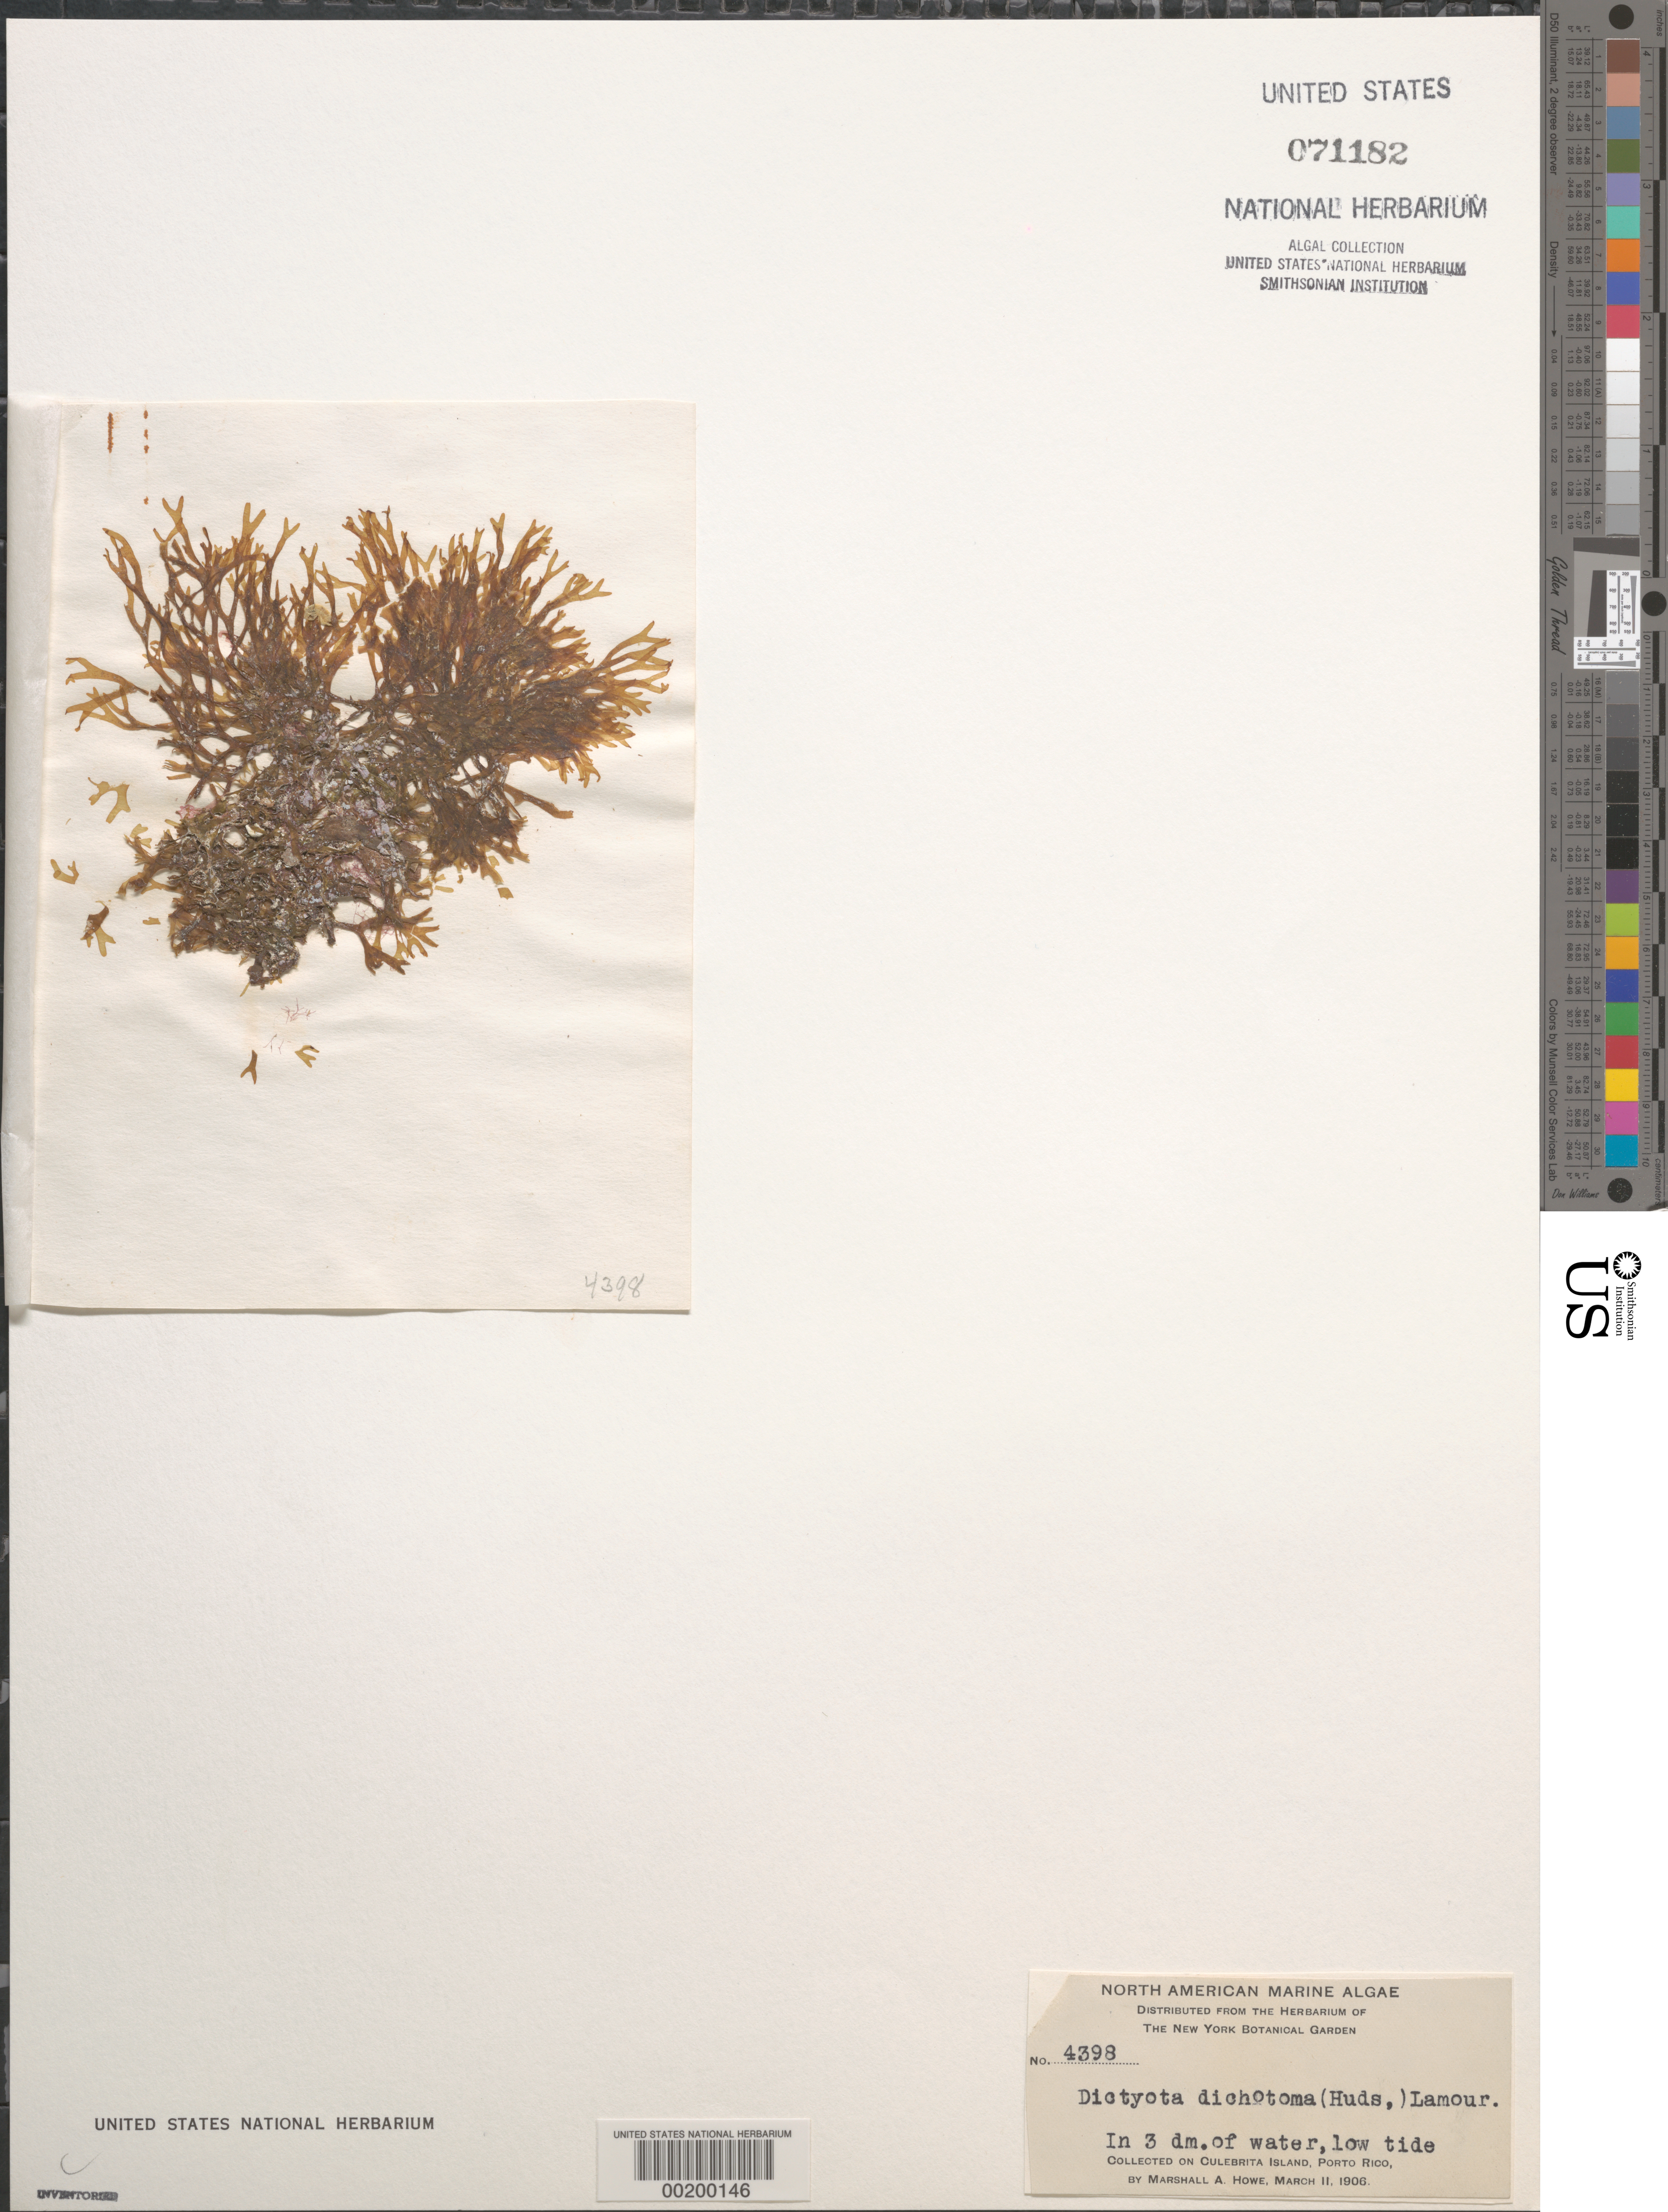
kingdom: Chromista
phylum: Ochrophyta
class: Phaeophyceae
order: Dictyotales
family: Dictyotaceae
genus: Dictyota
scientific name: Dictyota dichotoma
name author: (Huds.) J.V.Lamouroux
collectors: M. A. Howe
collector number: MAH 4398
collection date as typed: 11 Mar 1906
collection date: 1906-03-11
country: Puerto Rico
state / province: Culebra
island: Isla Culebrita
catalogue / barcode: US 71182